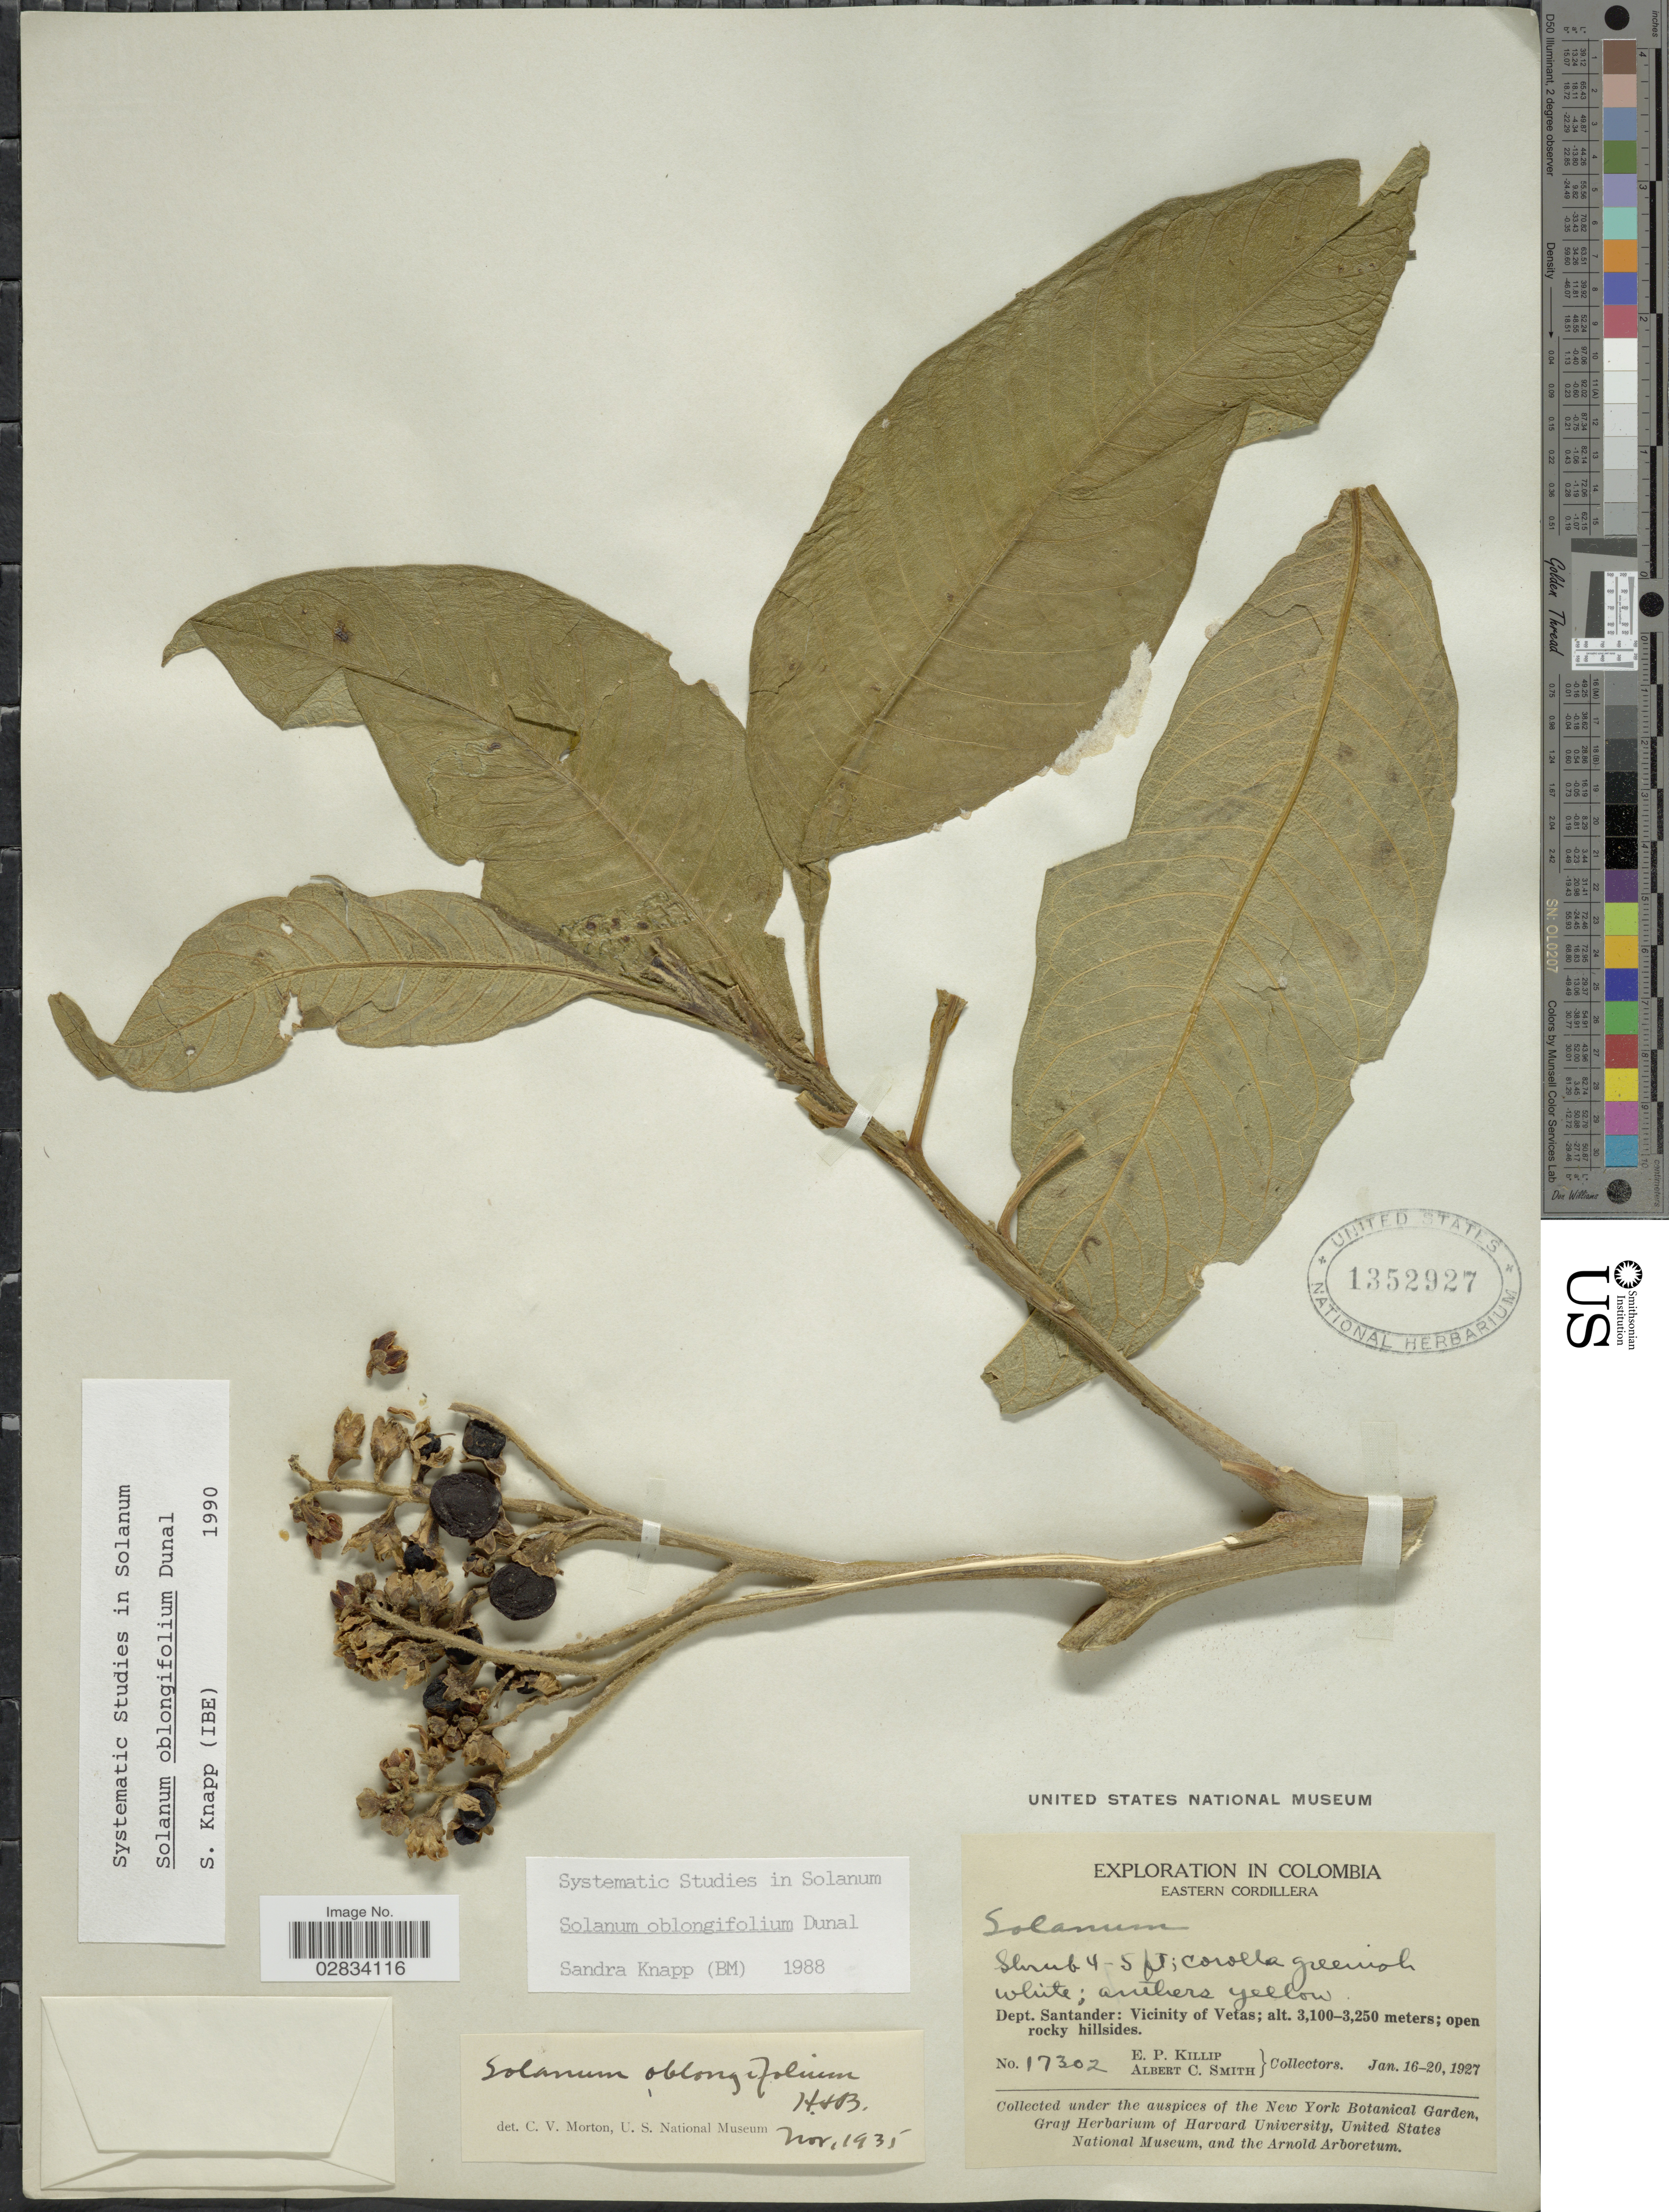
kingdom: Plantae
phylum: Tracheophyta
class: Magnoliopsida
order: Solanales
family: Solanaceae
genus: Solanum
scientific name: Solanum oblongifolium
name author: Duval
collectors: E. P. Killip & A. C. Smith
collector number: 17302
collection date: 1927-01-16/1927-01-20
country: Colombia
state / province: Santander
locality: Eastern Cordillera, Dept. Santander, Vicinity of Vetas.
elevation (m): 3100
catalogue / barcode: US 1352927